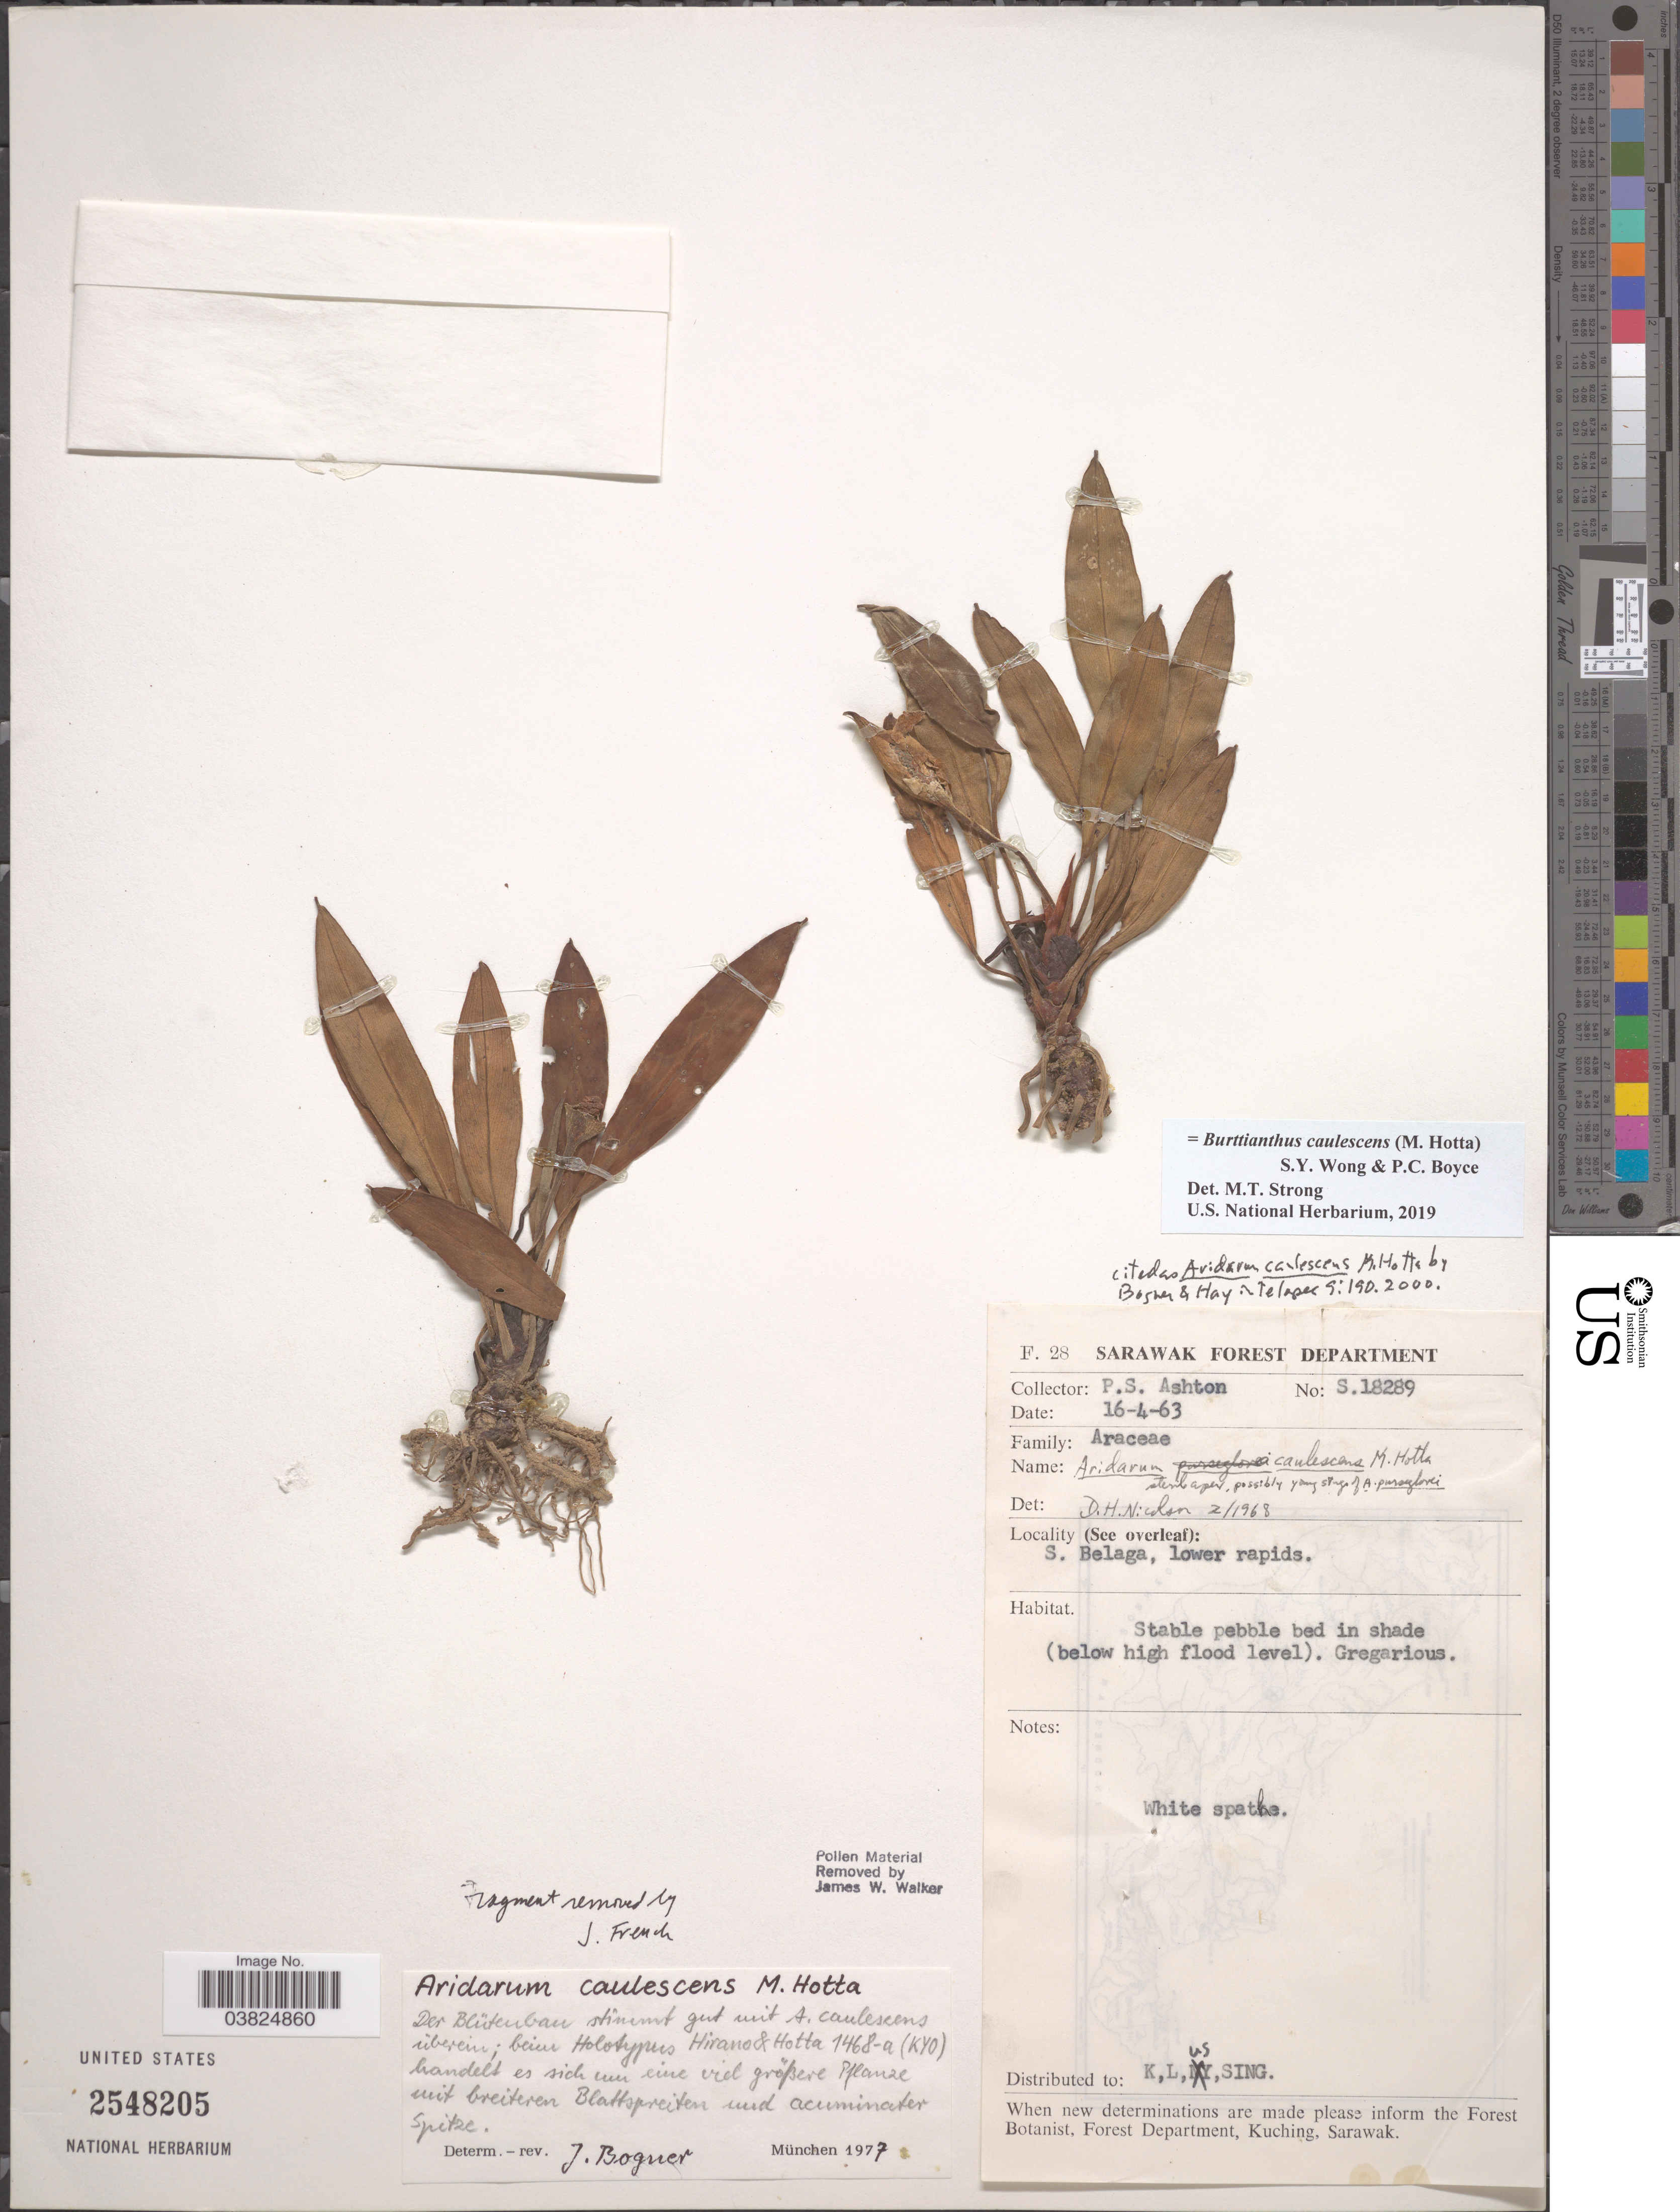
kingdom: Plantae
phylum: Tracheophyta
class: Liliopsida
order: Alismatales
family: Araceae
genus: Burttianthus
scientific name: Burttianthus caulescens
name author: (M. Hotta) S.Y. Wong & P.C. Boyce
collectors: P. S. Ashton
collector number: S18289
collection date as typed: Transcribed d/m/y: 16/4/63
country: Malaysia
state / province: Sarawak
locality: S. Belaga.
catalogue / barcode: US 2548205